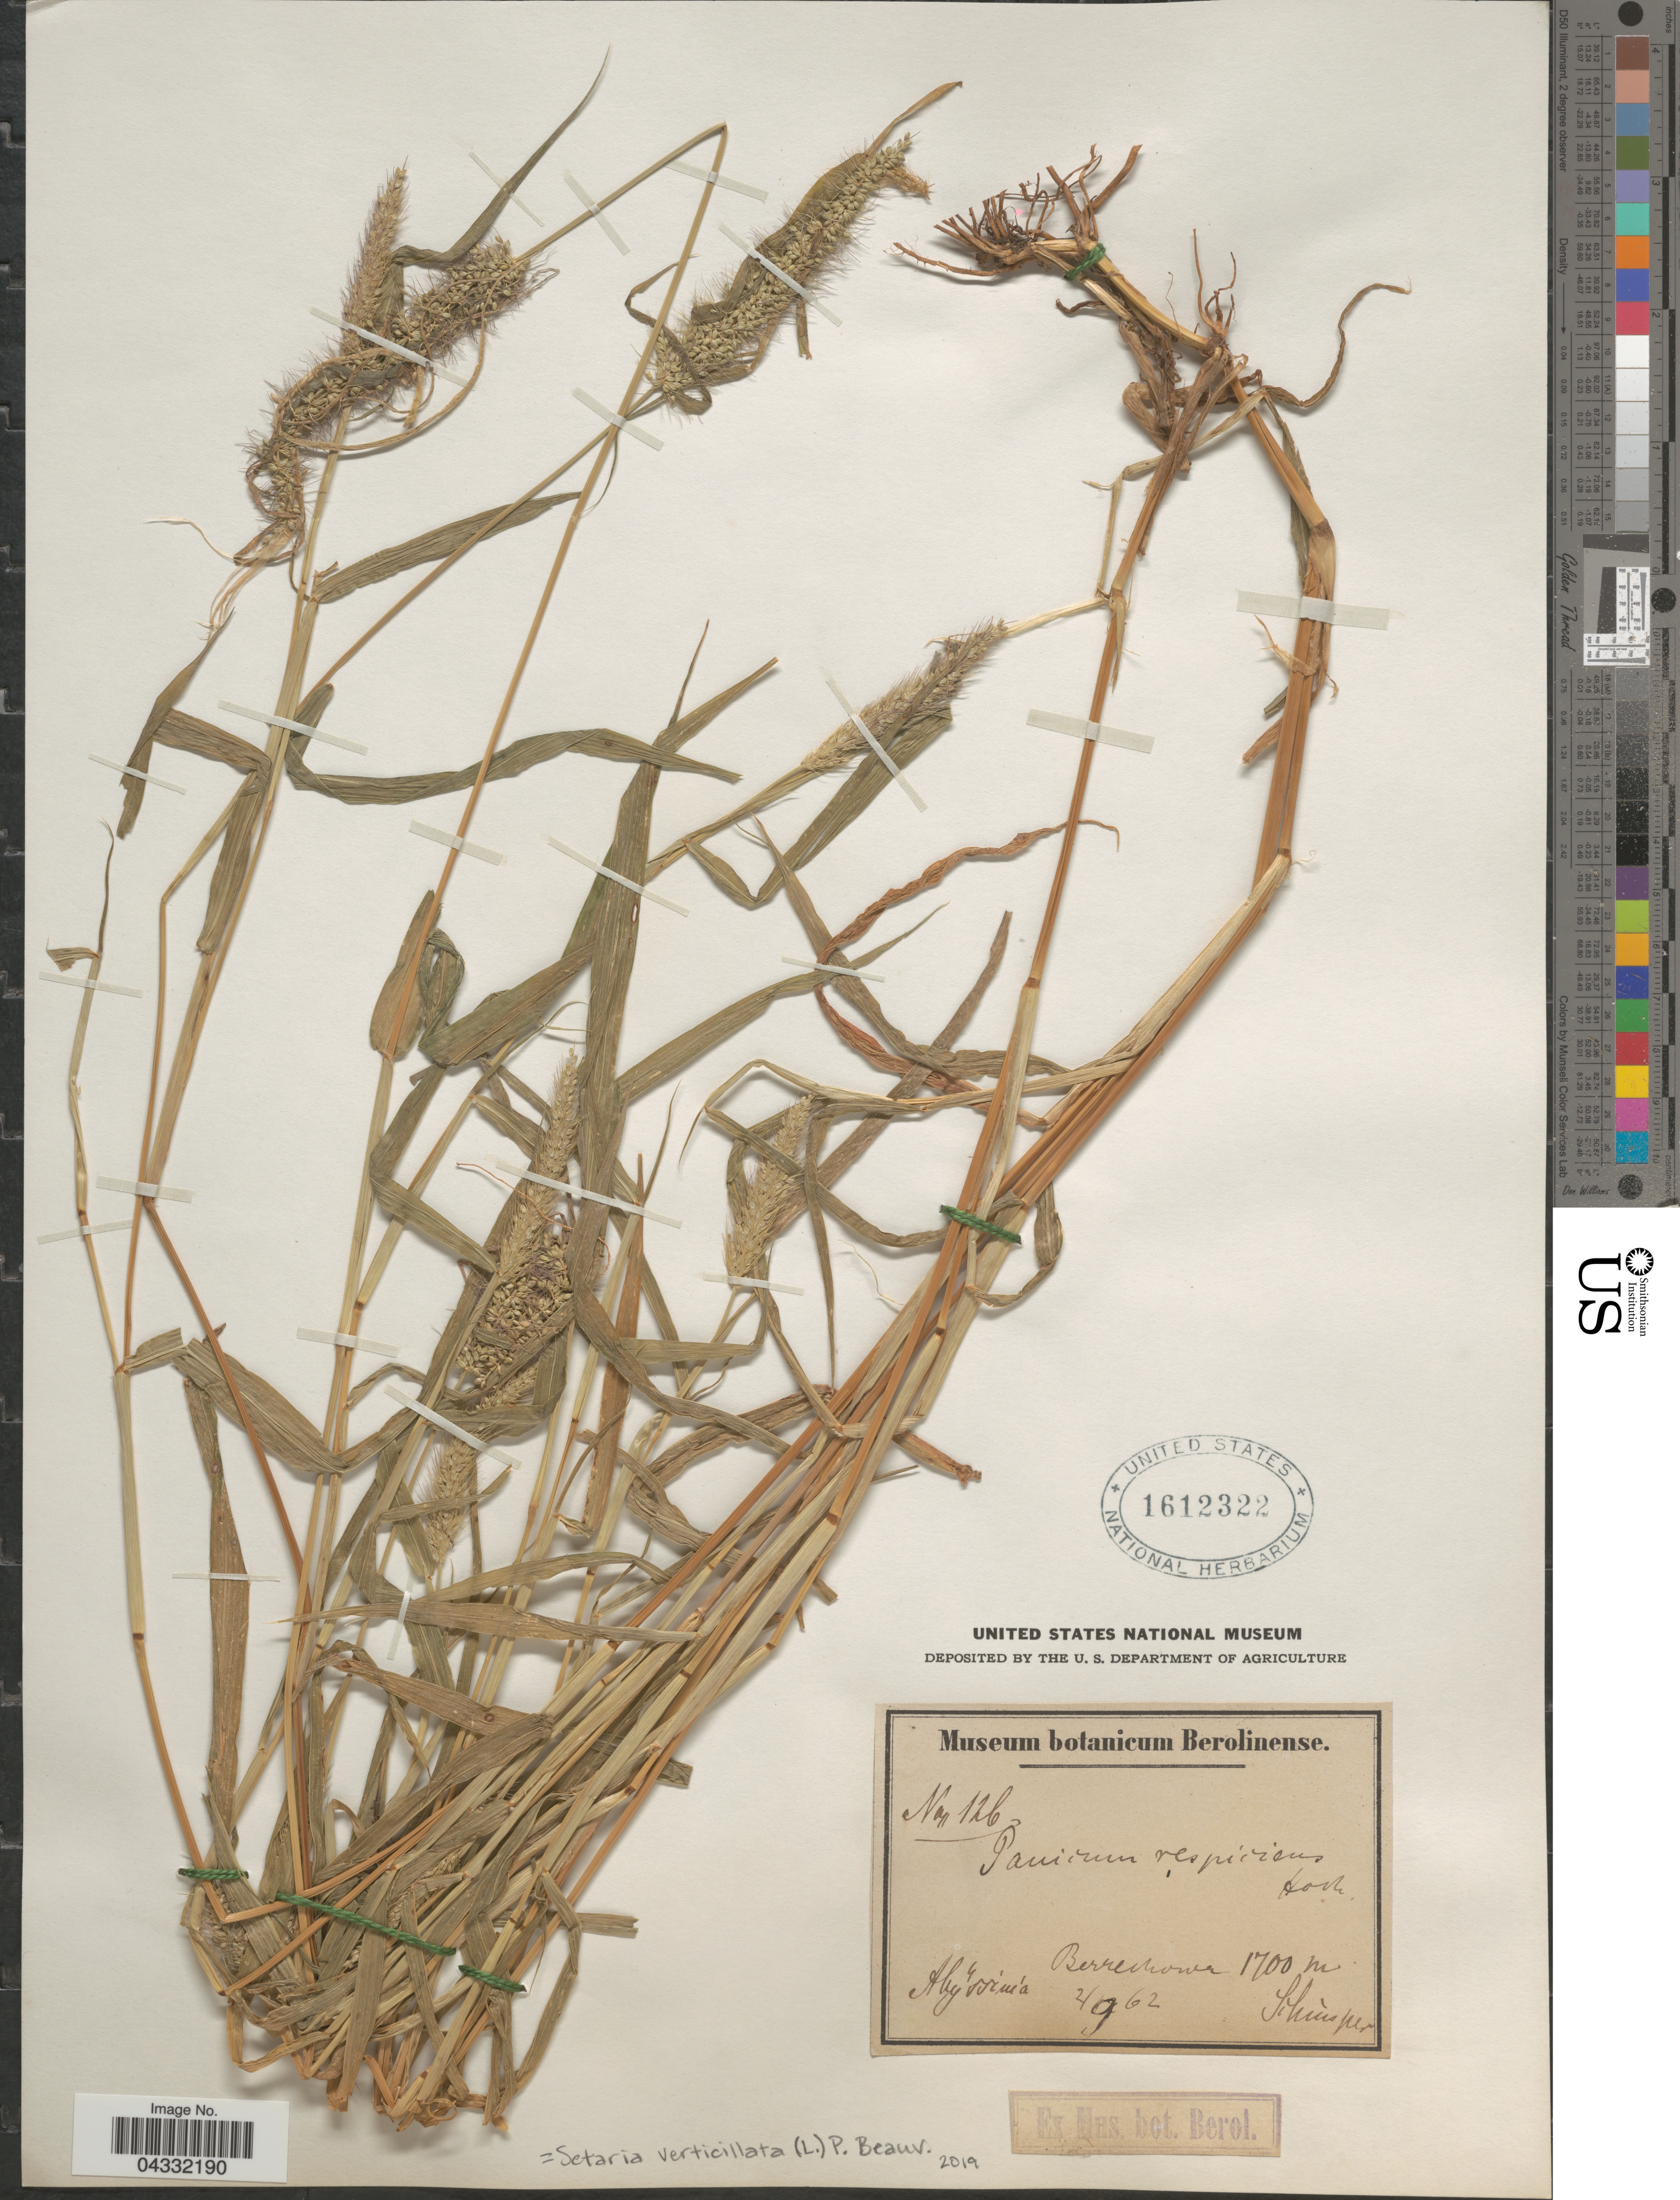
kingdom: Plantae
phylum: Tracheophyta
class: Liliopsida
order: Poales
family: Poaceae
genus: Setaria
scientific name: Setaria verticillata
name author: (L.) P. Beauv.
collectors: -. Schimper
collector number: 126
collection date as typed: Transcribed d/m/y: 2/6/62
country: Ethiopia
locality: Berrechowa. Abyssinia.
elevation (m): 1700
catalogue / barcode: US 1612322